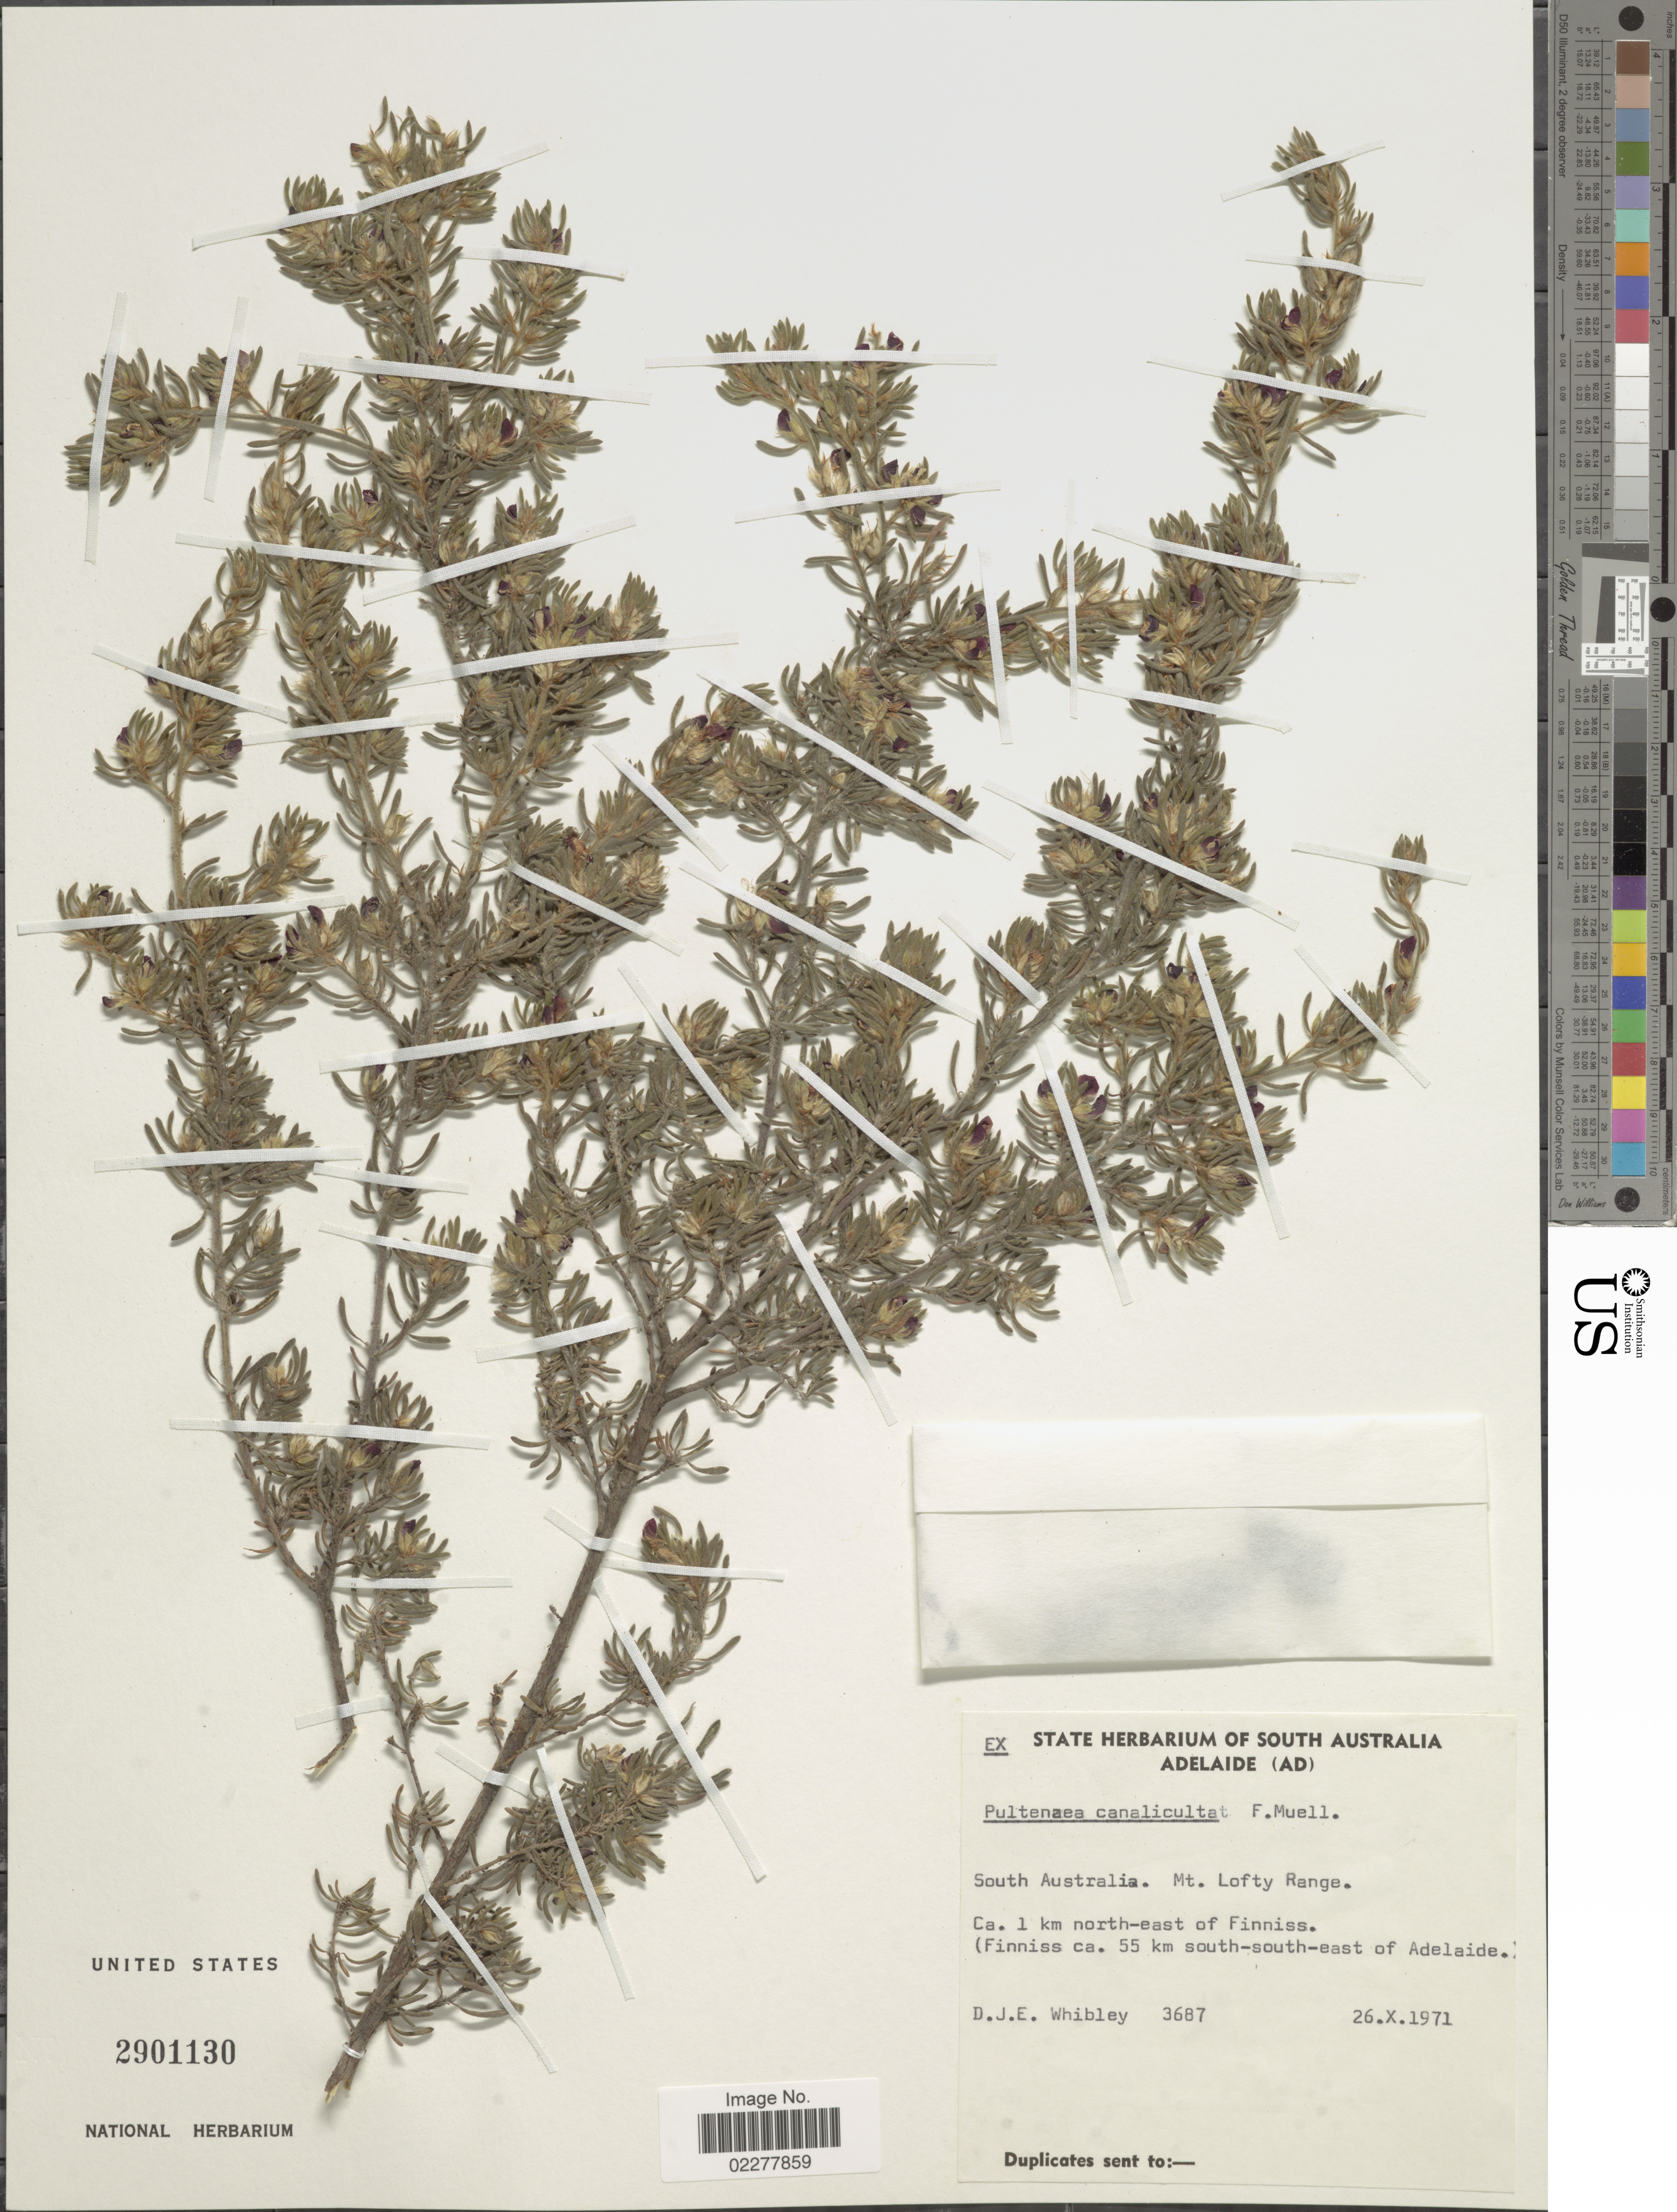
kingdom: Plantae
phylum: Tracheophyta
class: Magnoliopsida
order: Fabales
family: Fabaceae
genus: Pultenaea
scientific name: Pultenaea caniculata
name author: Walp.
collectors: D. Whibley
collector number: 3687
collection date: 1971-10-26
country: Australia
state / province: South Australia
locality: Mt. Lofty Range. Ca. 1 km north-east of Finniss. ( Finniss ca. 55 km souith-south-east of Adelaide)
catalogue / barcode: US 2901130